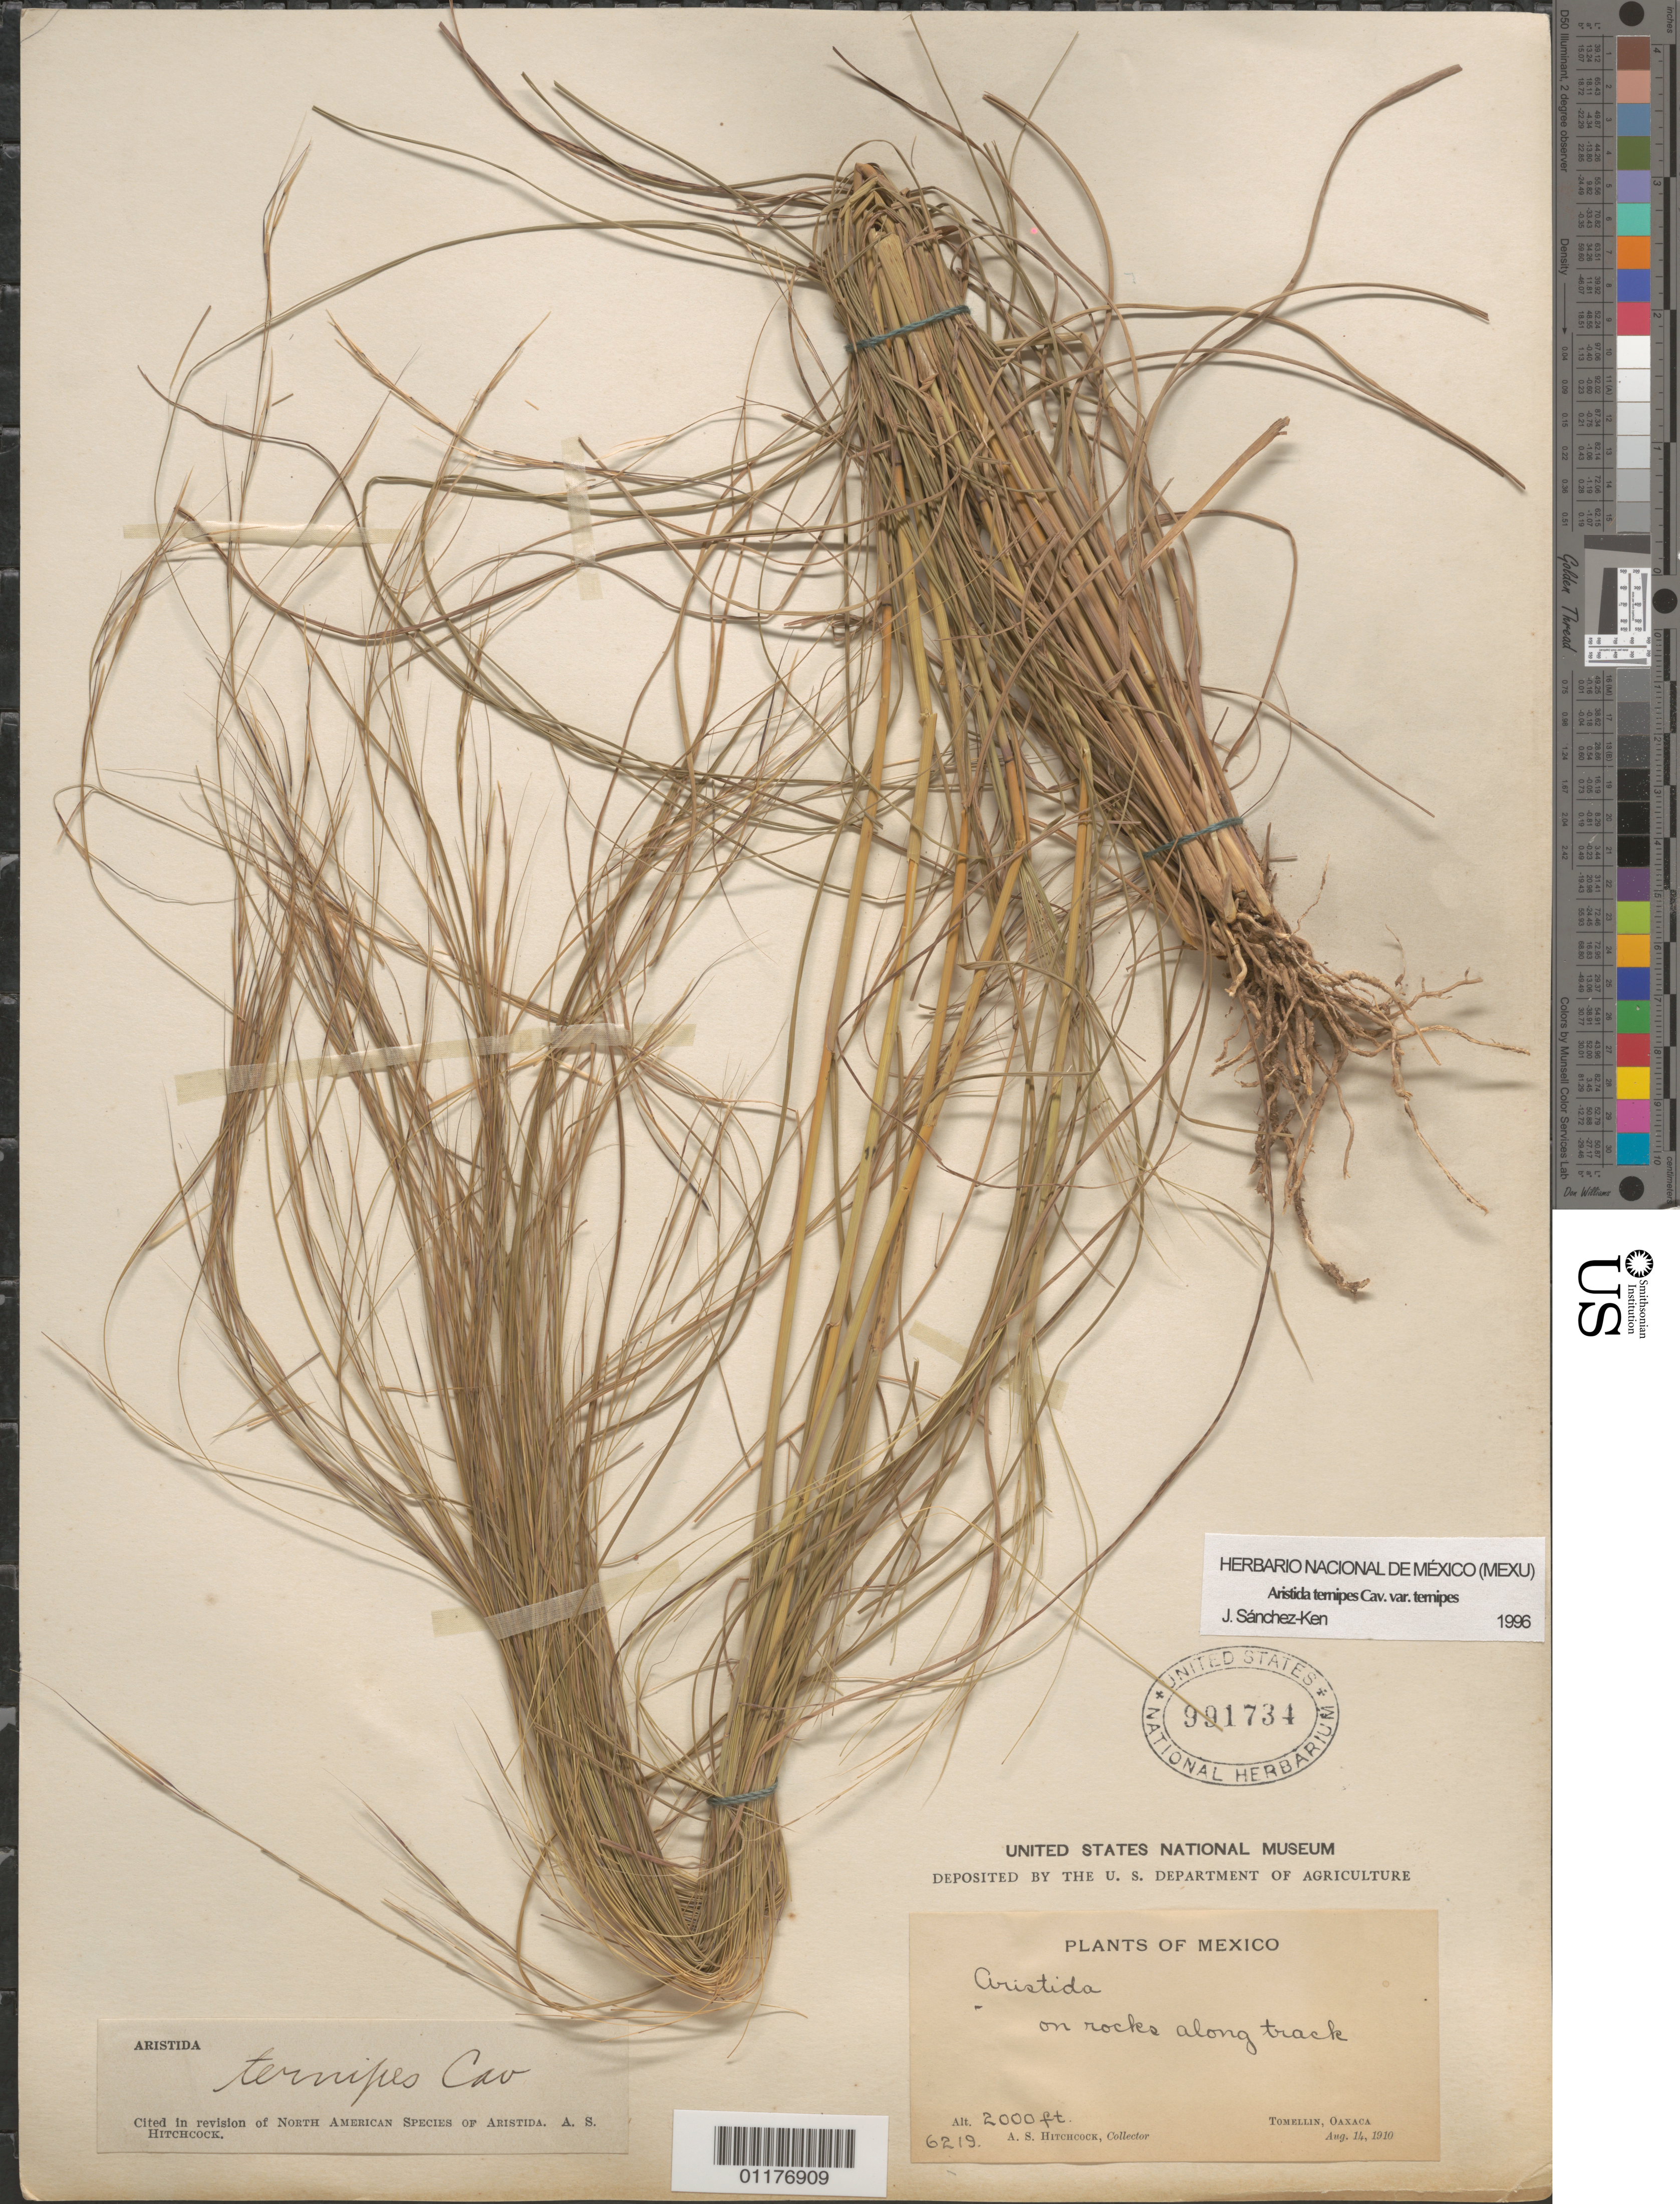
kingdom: Plantae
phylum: Tracheophyta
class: Liliopsida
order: Poales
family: Poaceae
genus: Aristida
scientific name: Aristida ternipes var. ternipes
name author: Cav.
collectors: A. S. Hitchcock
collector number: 6219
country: Mexico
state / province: Oaxaca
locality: Tomellin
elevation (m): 610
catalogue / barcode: US 991734